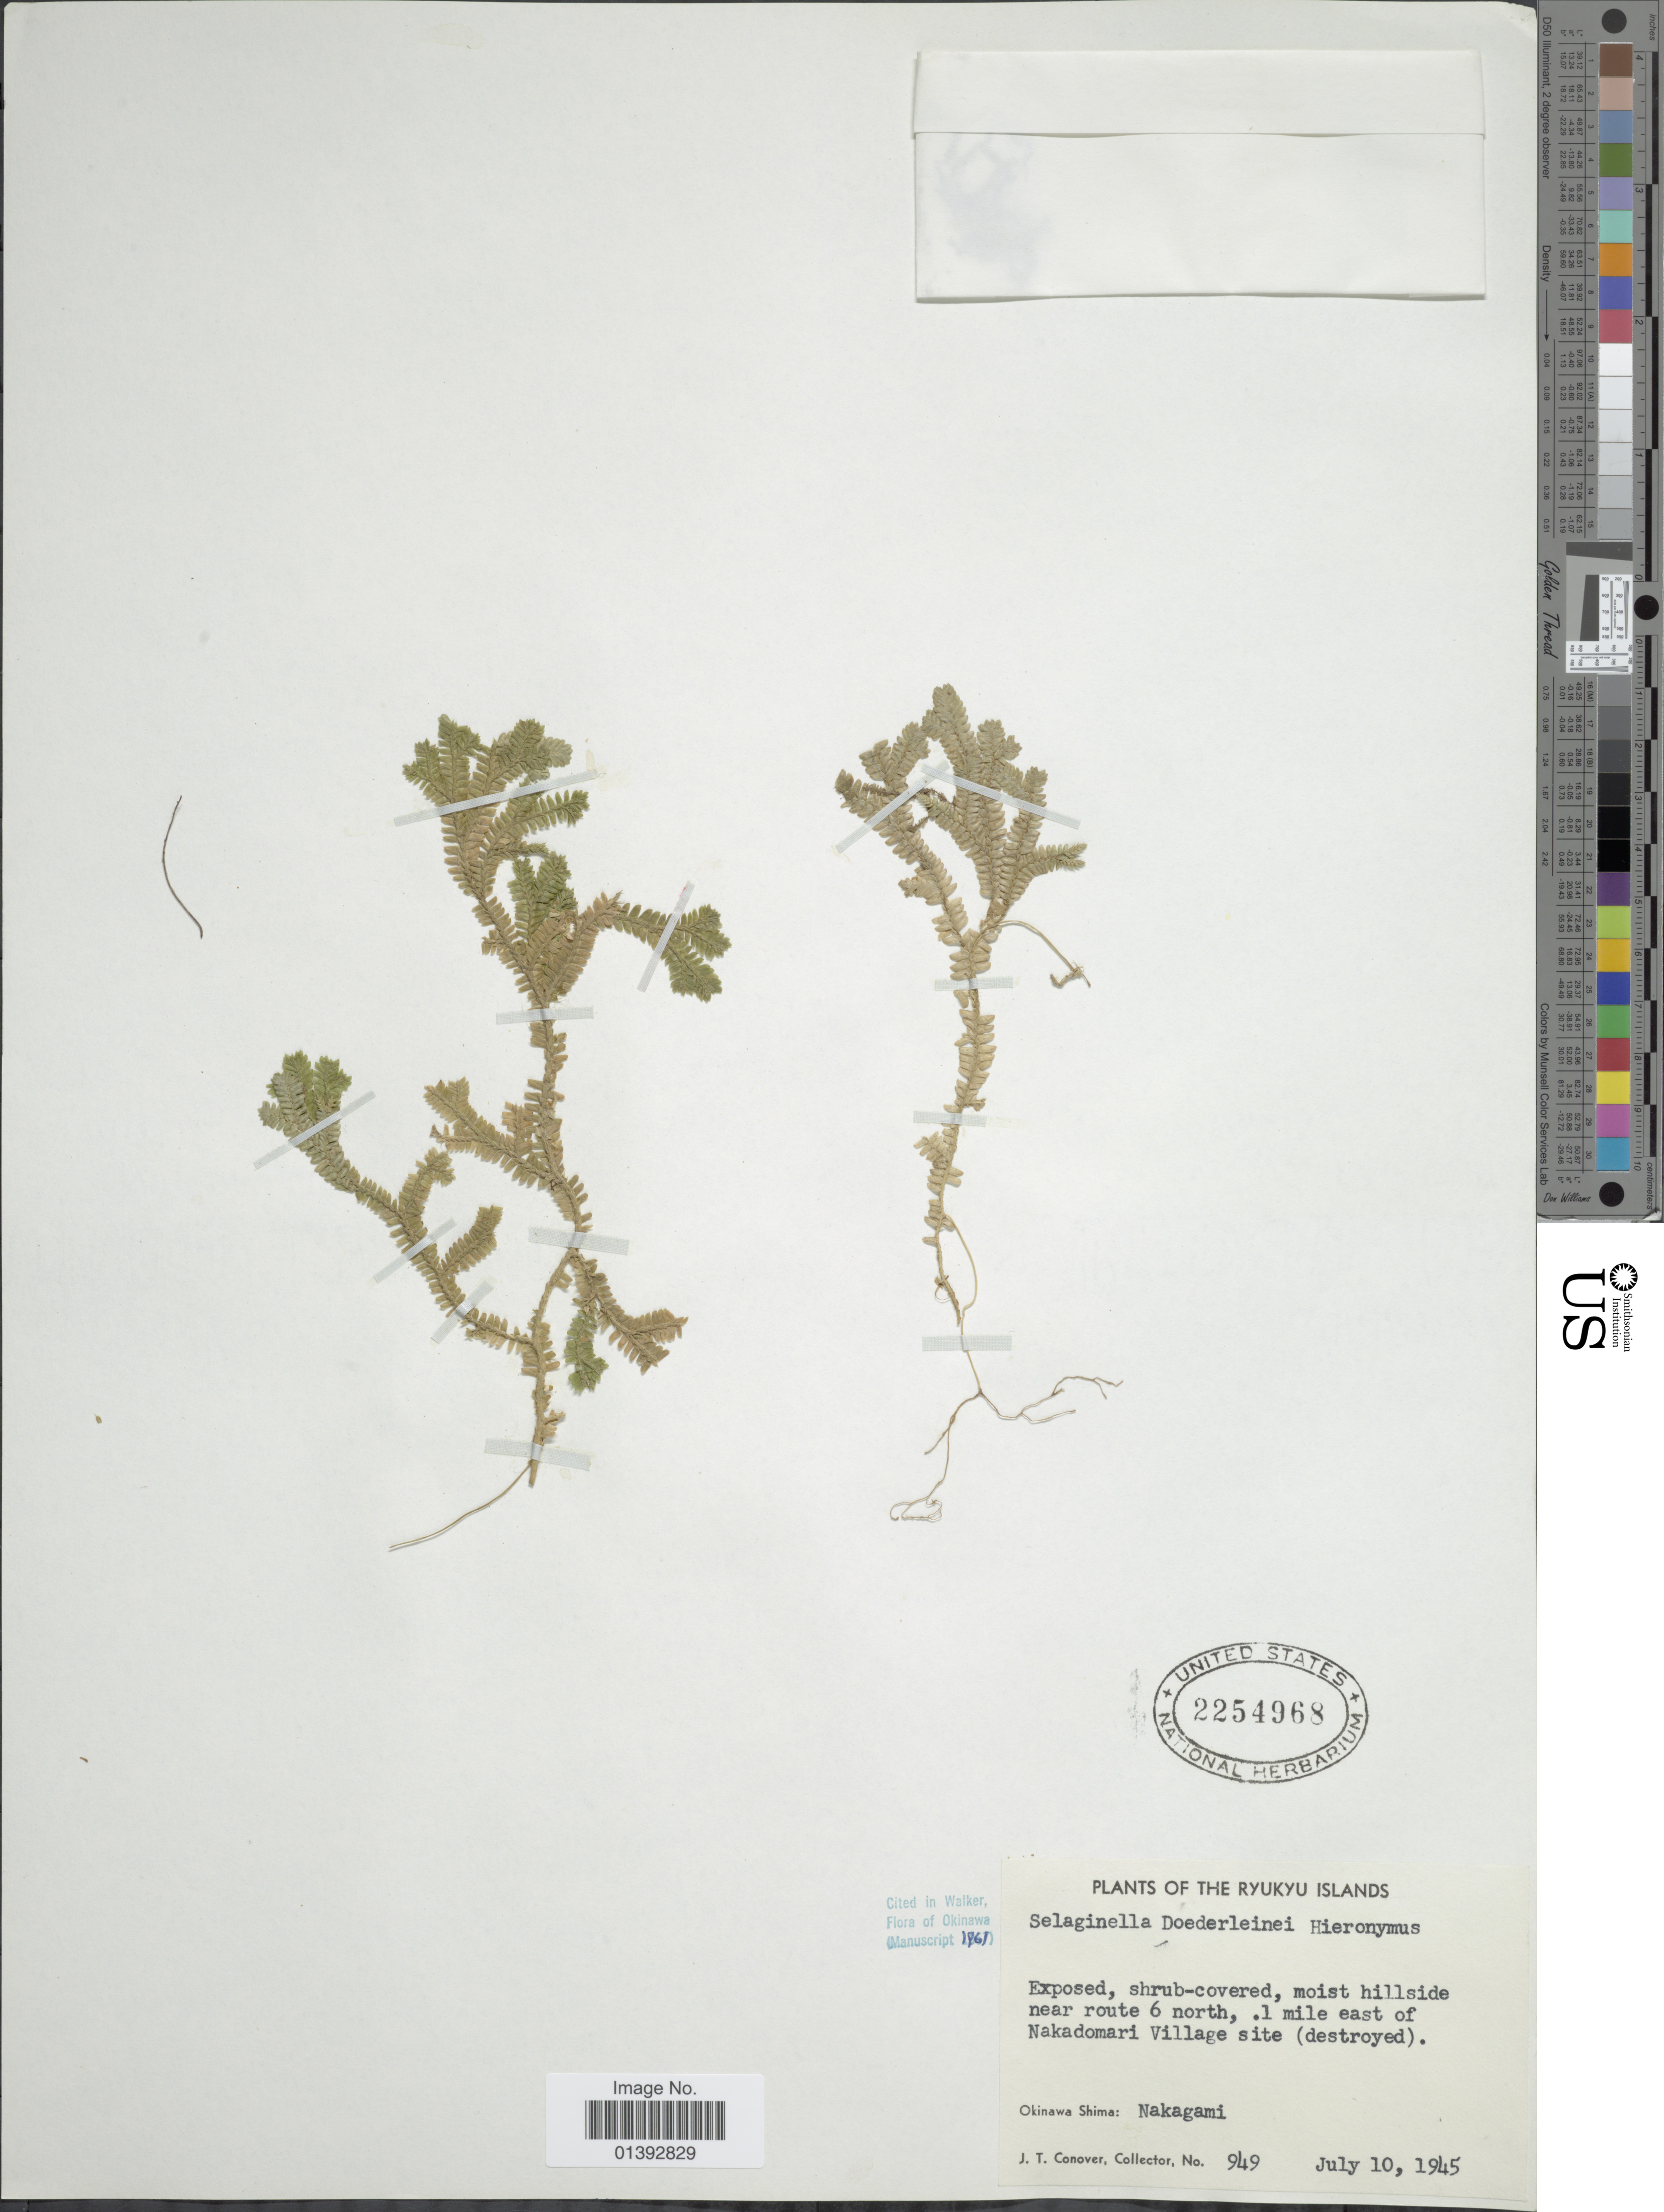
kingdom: Plantae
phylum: Tracheophyta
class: Lycopodiopsida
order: Selaginellales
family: Selaginellaceae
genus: Selaginella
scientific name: Selaginella doederleinii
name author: Hieron.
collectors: J. T. Conover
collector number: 949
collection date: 1945-07-10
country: Japan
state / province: Okinawa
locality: Ryukyu Islands, moist hillside near route 6 north, 1 mile east of Nakadomari Village site(destroyed), Okinawa Shima: Nakagami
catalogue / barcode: US 2254968